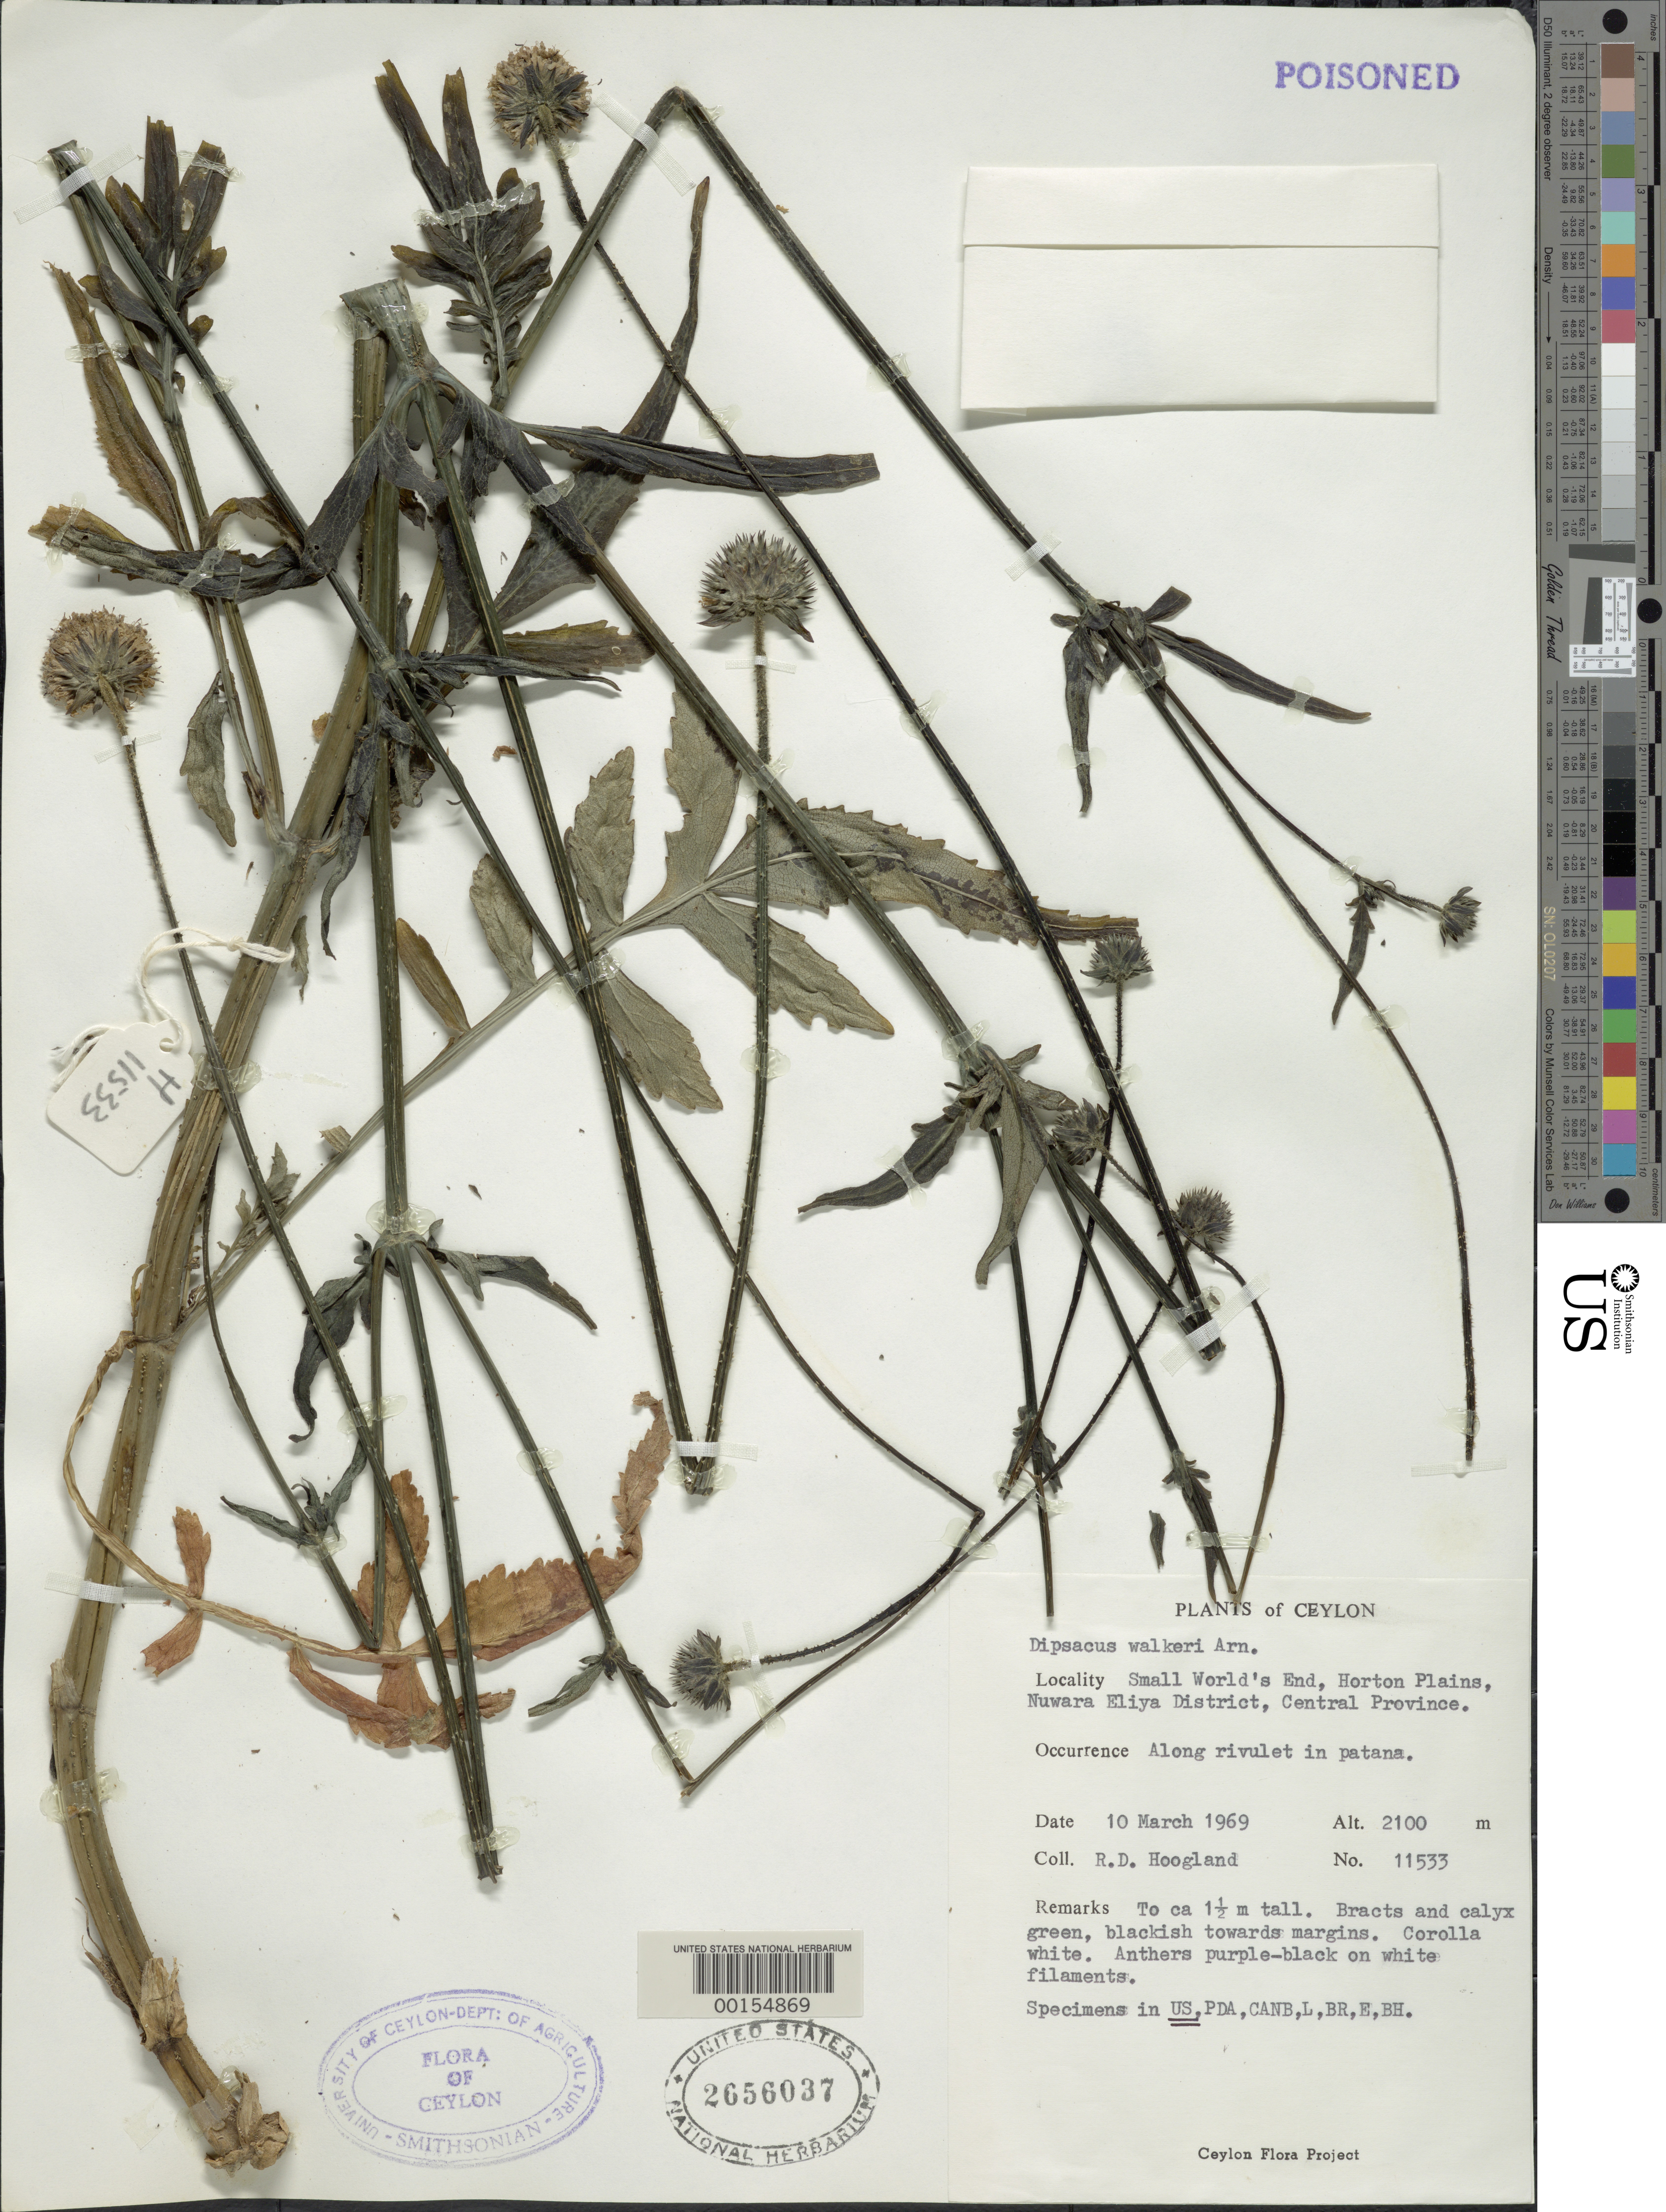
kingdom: Plantae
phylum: Tracheophyta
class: Magnoliopsida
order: Dipsacales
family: Caprifoliaceae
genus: Dipsacus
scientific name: Dipsacus walkeri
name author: Arn.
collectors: R. D. Hoogland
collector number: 11533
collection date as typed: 10 Mar 1969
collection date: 1969-03-10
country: Sri Lanka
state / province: Central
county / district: Nuwara Eliya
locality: Horton plains, near world's end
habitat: Along a rivulet in patana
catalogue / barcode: US 2656037